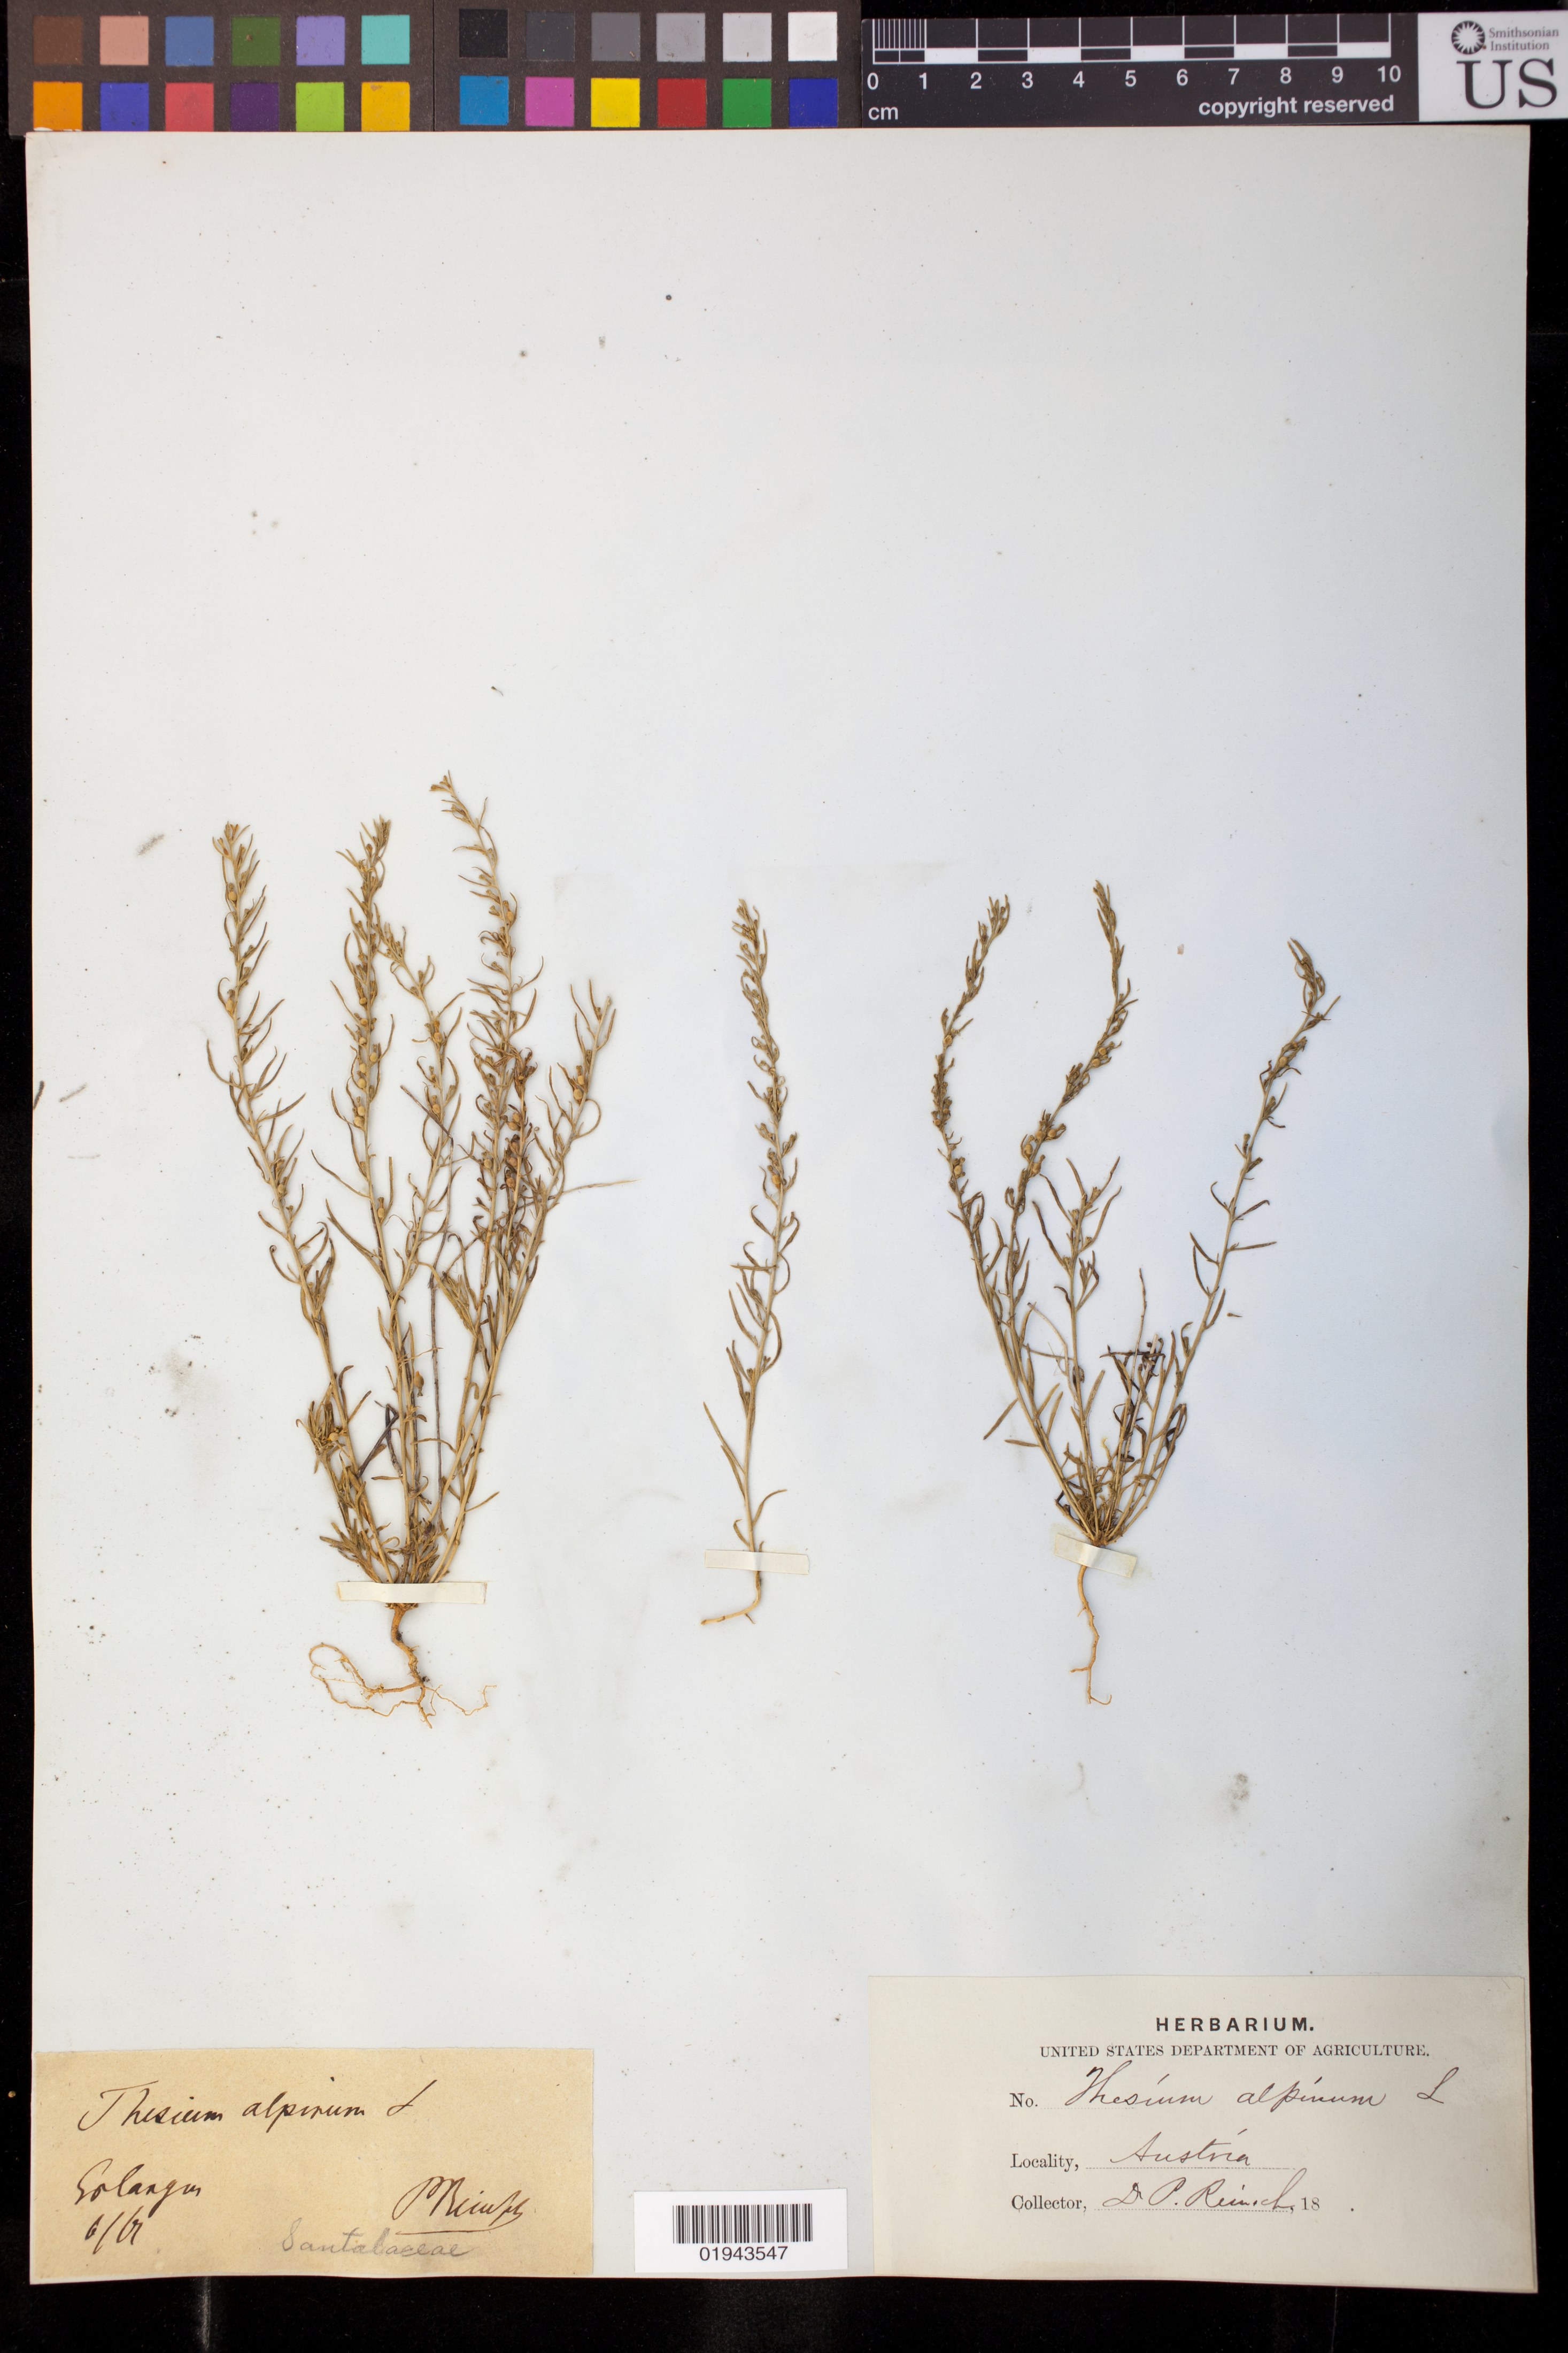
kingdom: Plantae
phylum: Tracheophyta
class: Magnoliopsida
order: Santalales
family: Thesiaceae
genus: Thesium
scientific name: Thesium alpinum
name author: L.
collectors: P. Reinich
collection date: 1861-06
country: Austria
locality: Solangen